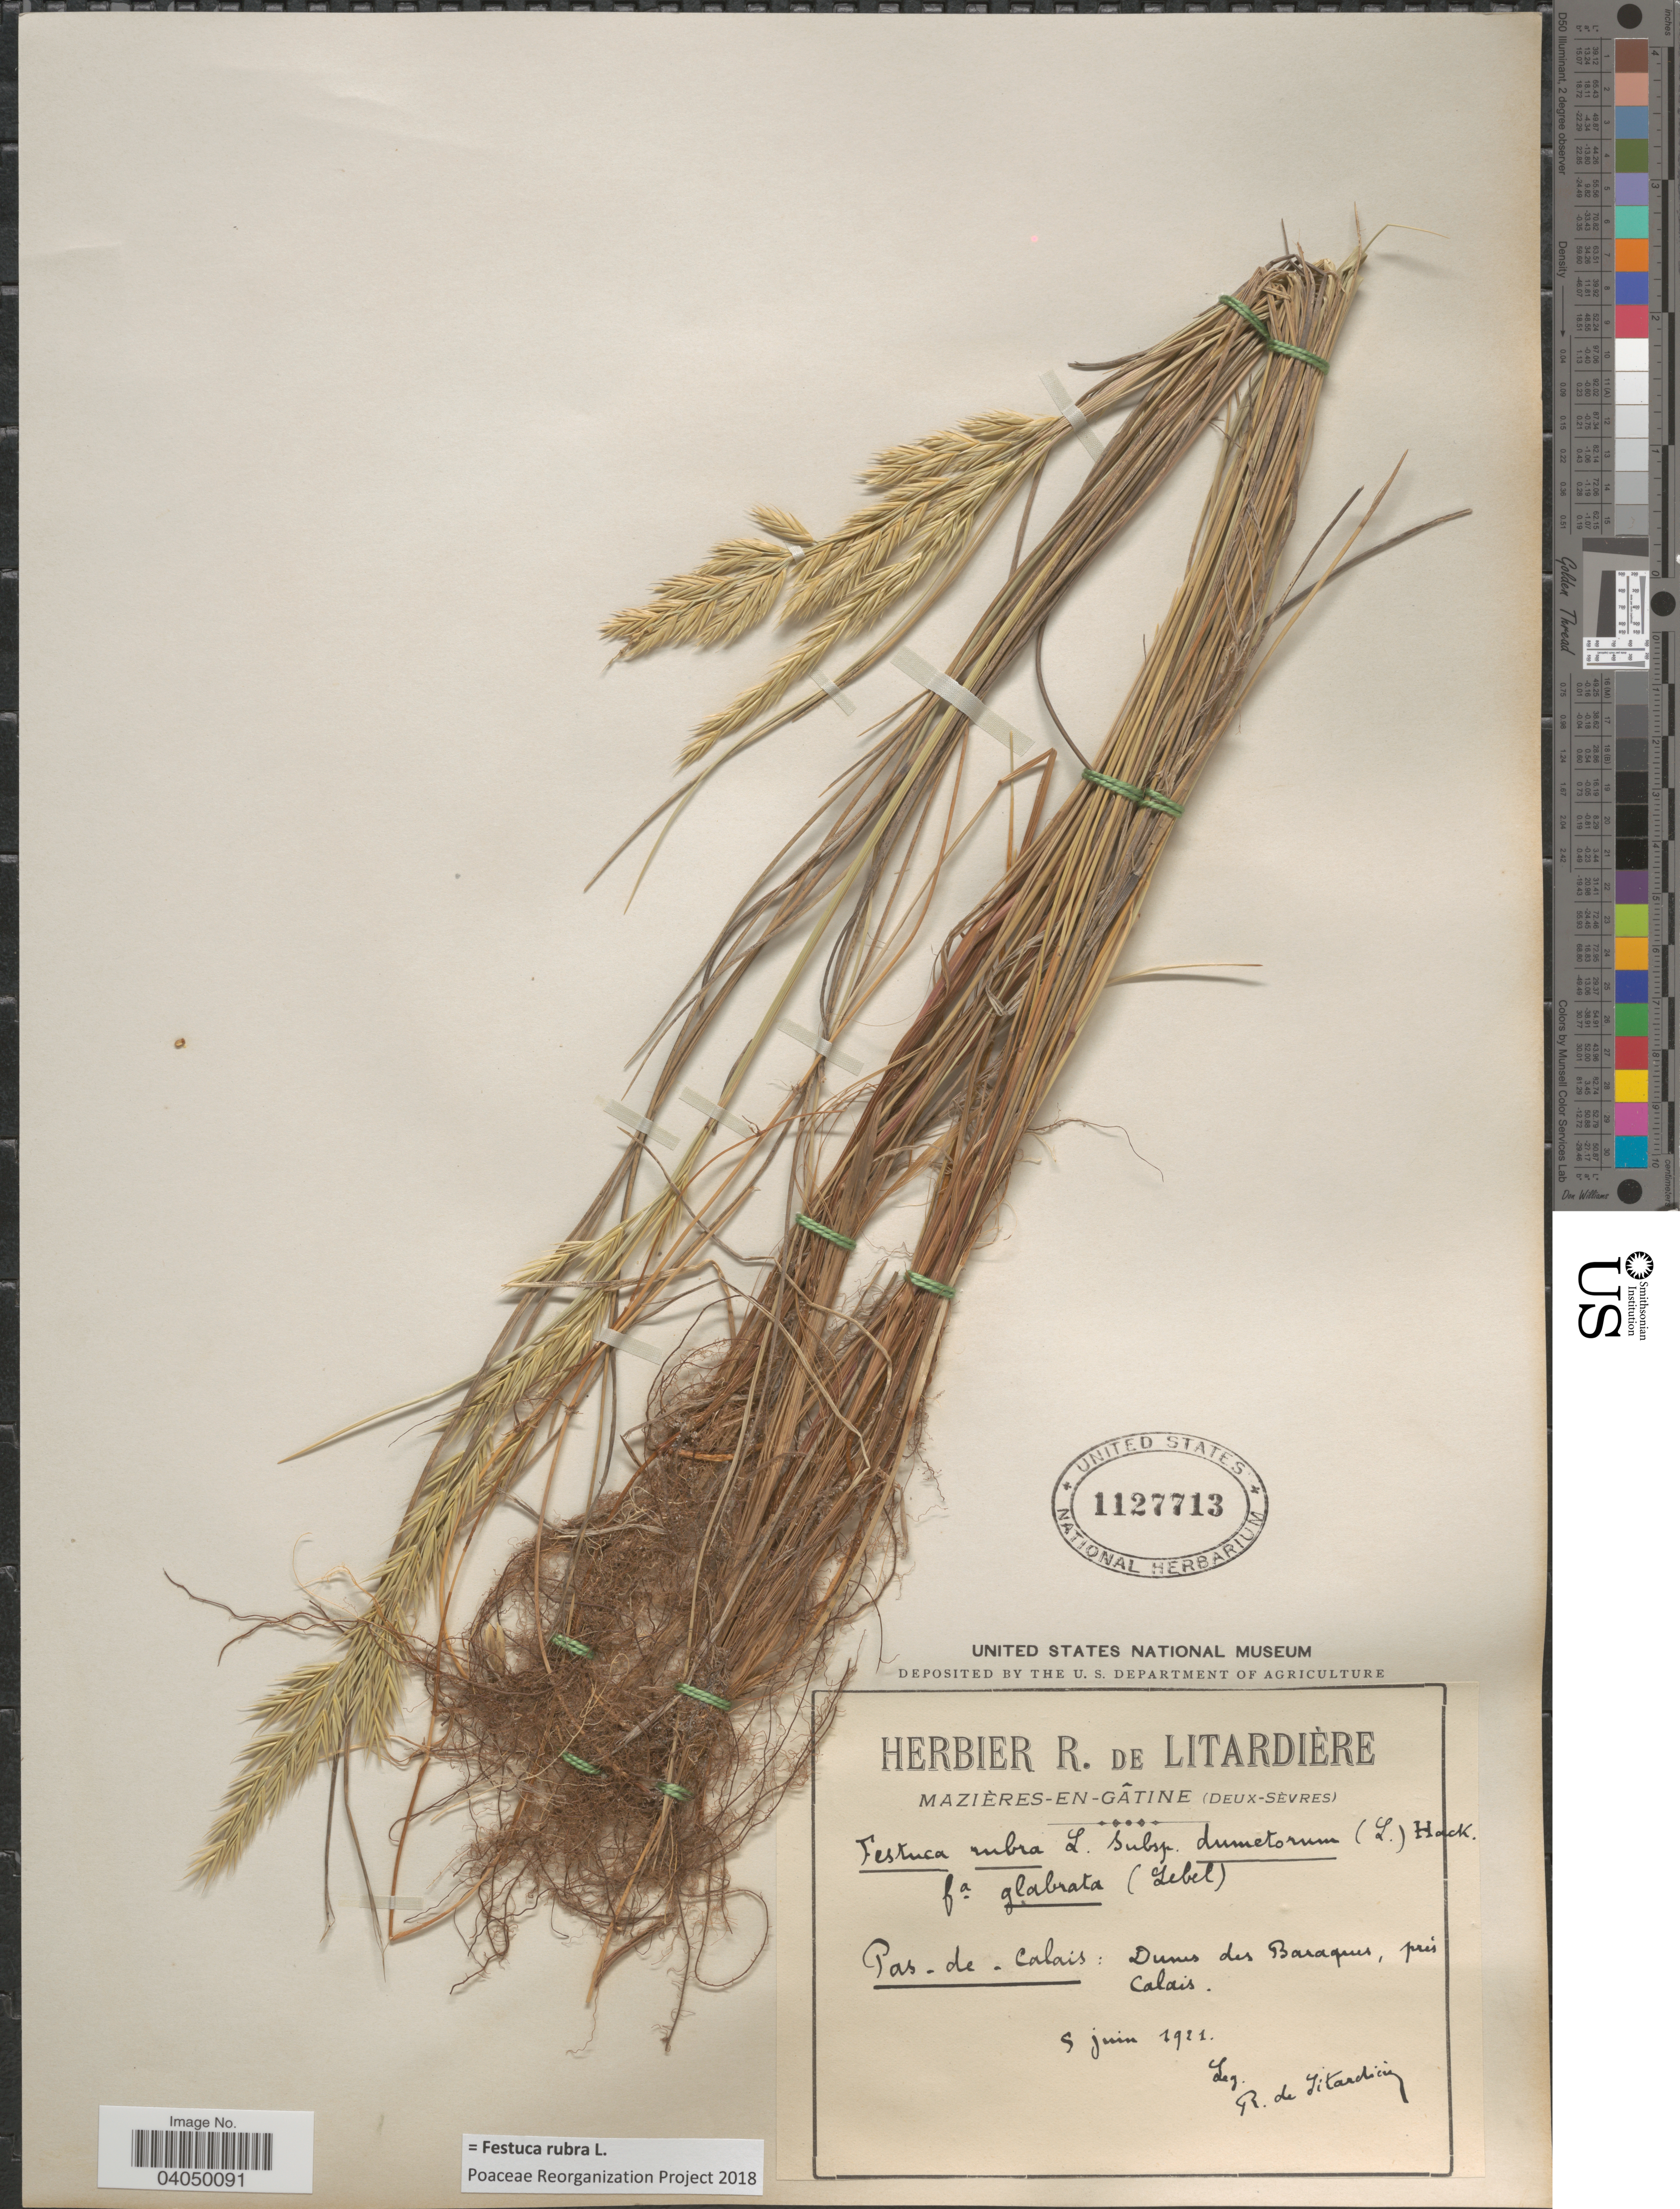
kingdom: Plantae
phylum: Tracheophyta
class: Liliopsida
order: Poales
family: Poaceae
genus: Festuca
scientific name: Festuca rubra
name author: L.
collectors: R. Litardiere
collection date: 1921-06-09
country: France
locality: Pas - de - Calais: Dunes des Baraques, près Calais.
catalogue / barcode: US 1127713